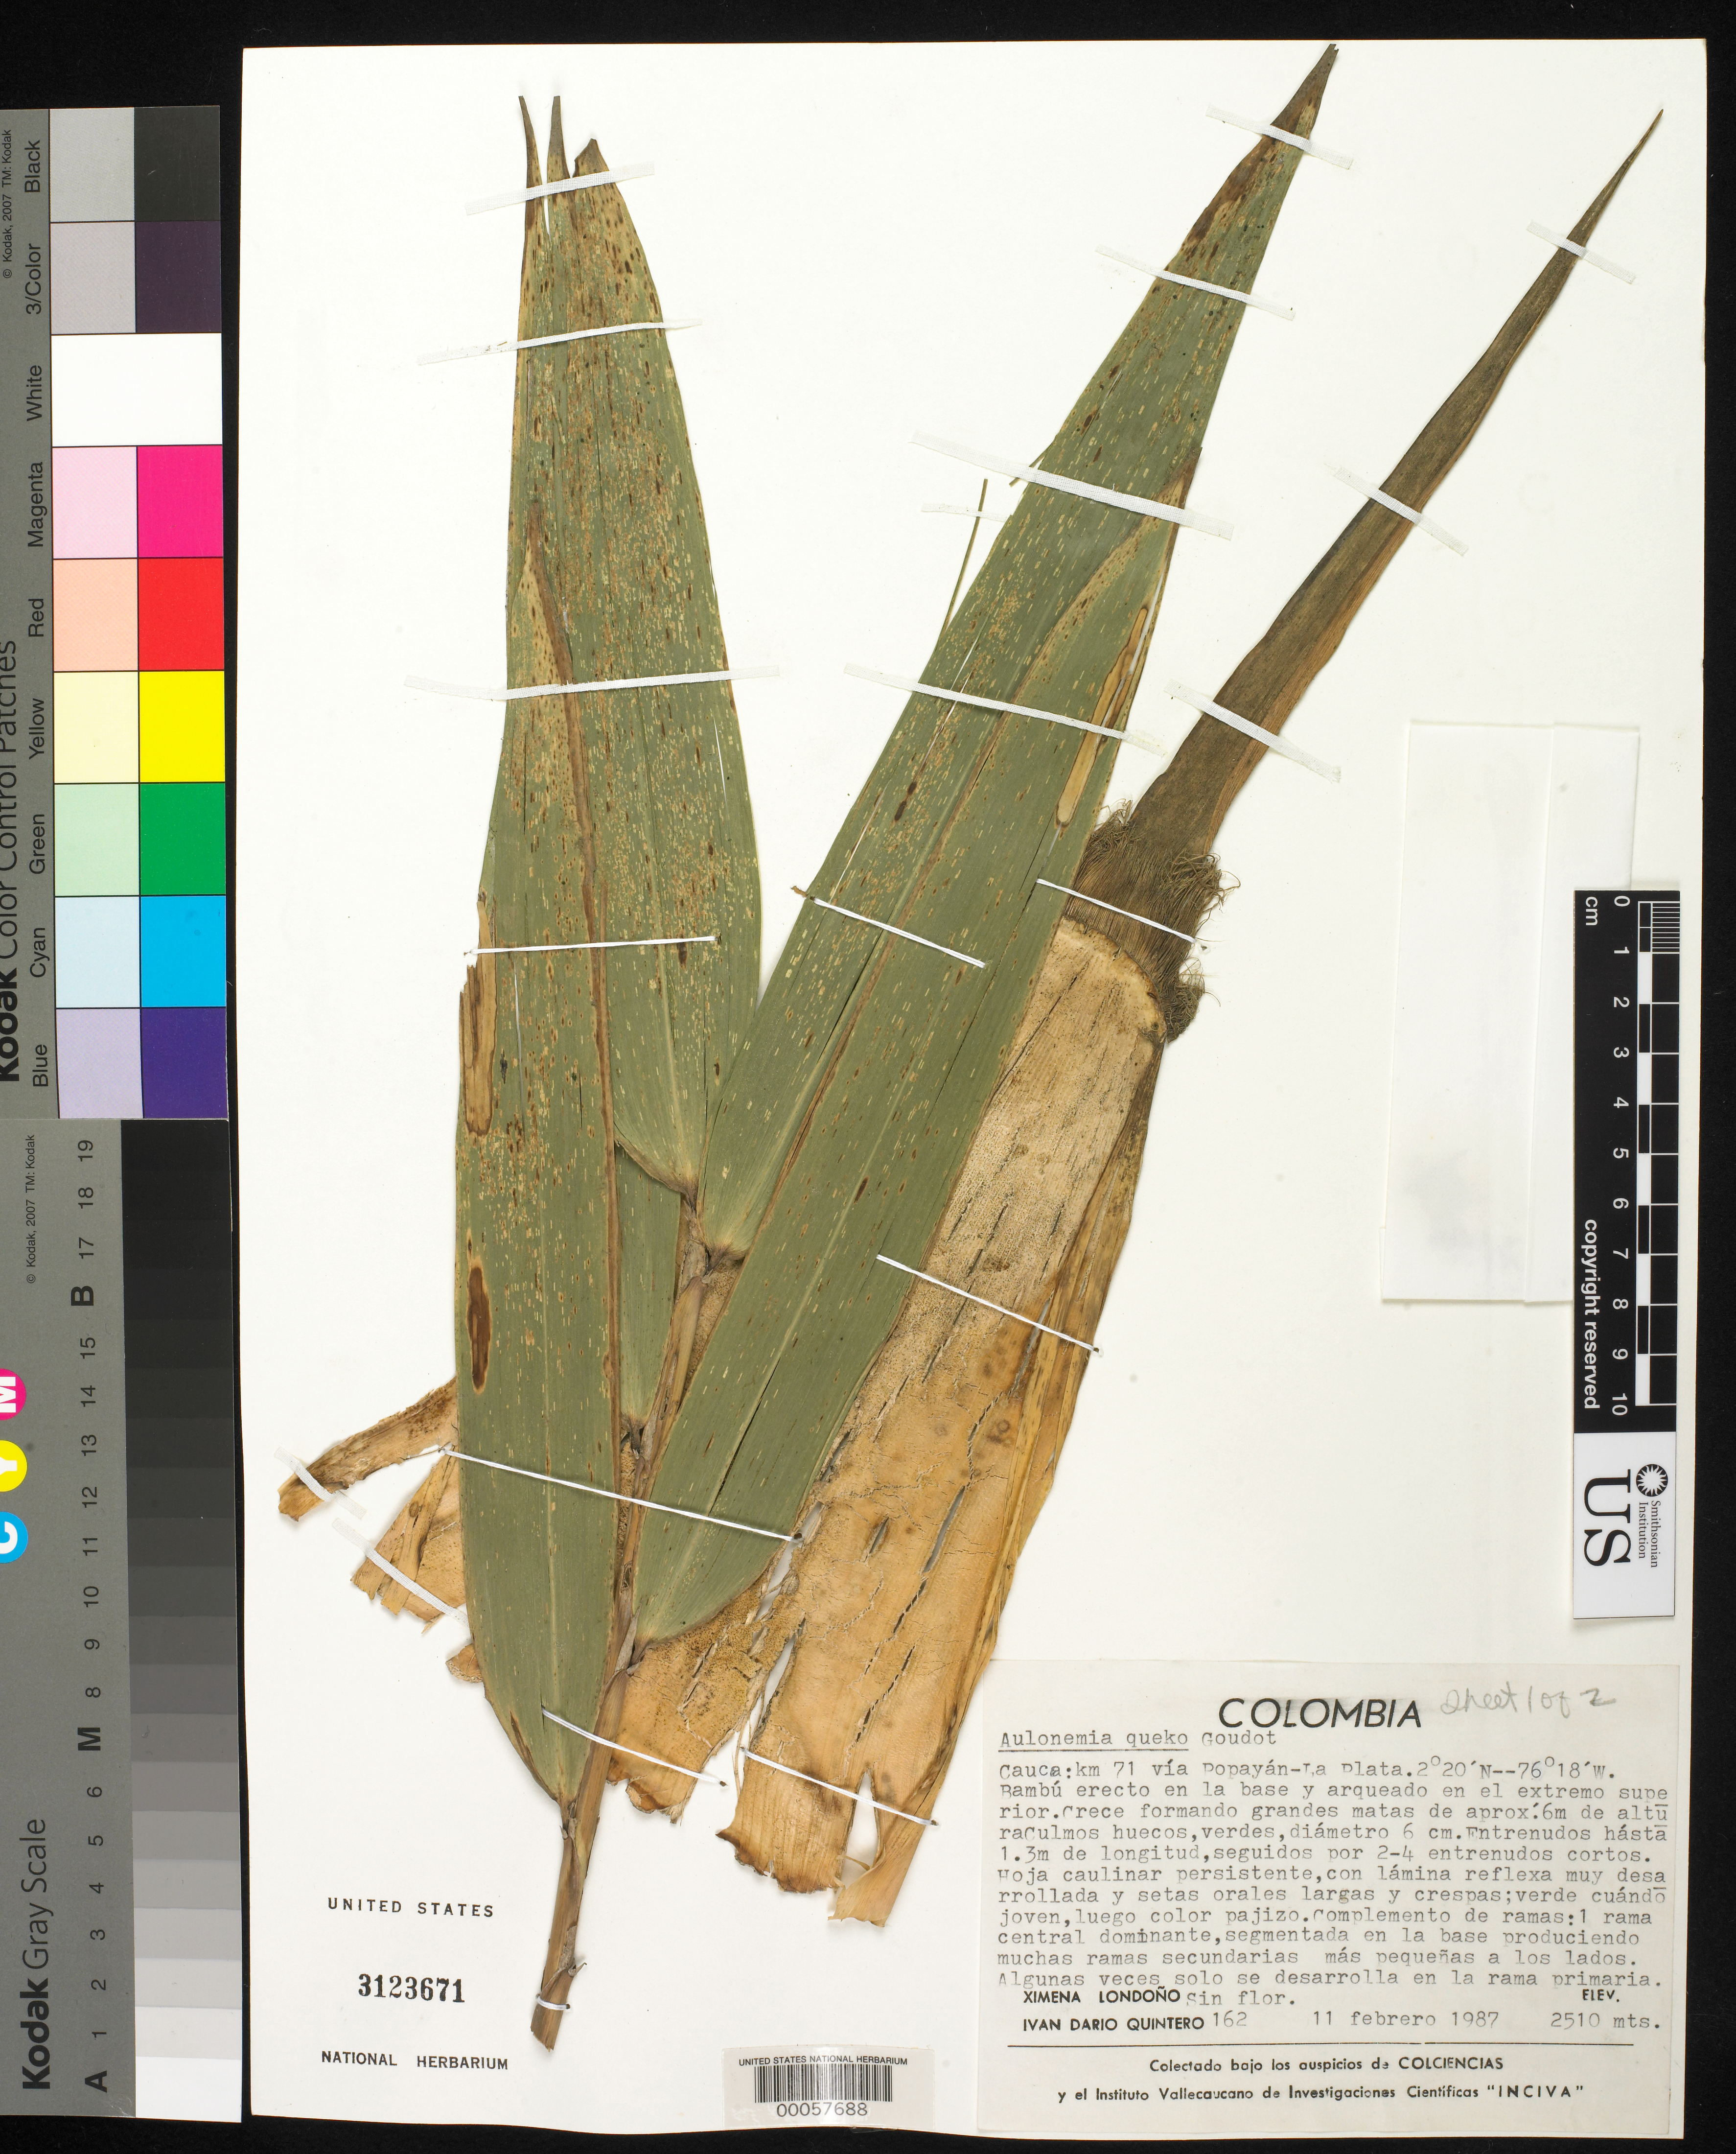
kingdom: Plantae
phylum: Tracheophyta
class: Liliopsida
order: Poales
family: Poaceae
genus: Aulonemia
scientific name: Aulonemia queko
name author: Goudot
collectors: X. Londoño & I. Quintero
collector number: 162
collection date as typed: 11 Feb 1987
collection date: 1987-02-11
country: Colombia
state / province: Cauca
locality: Km 71 of the Popayan-la Plata road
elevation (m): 2510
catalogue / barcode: US 3123671